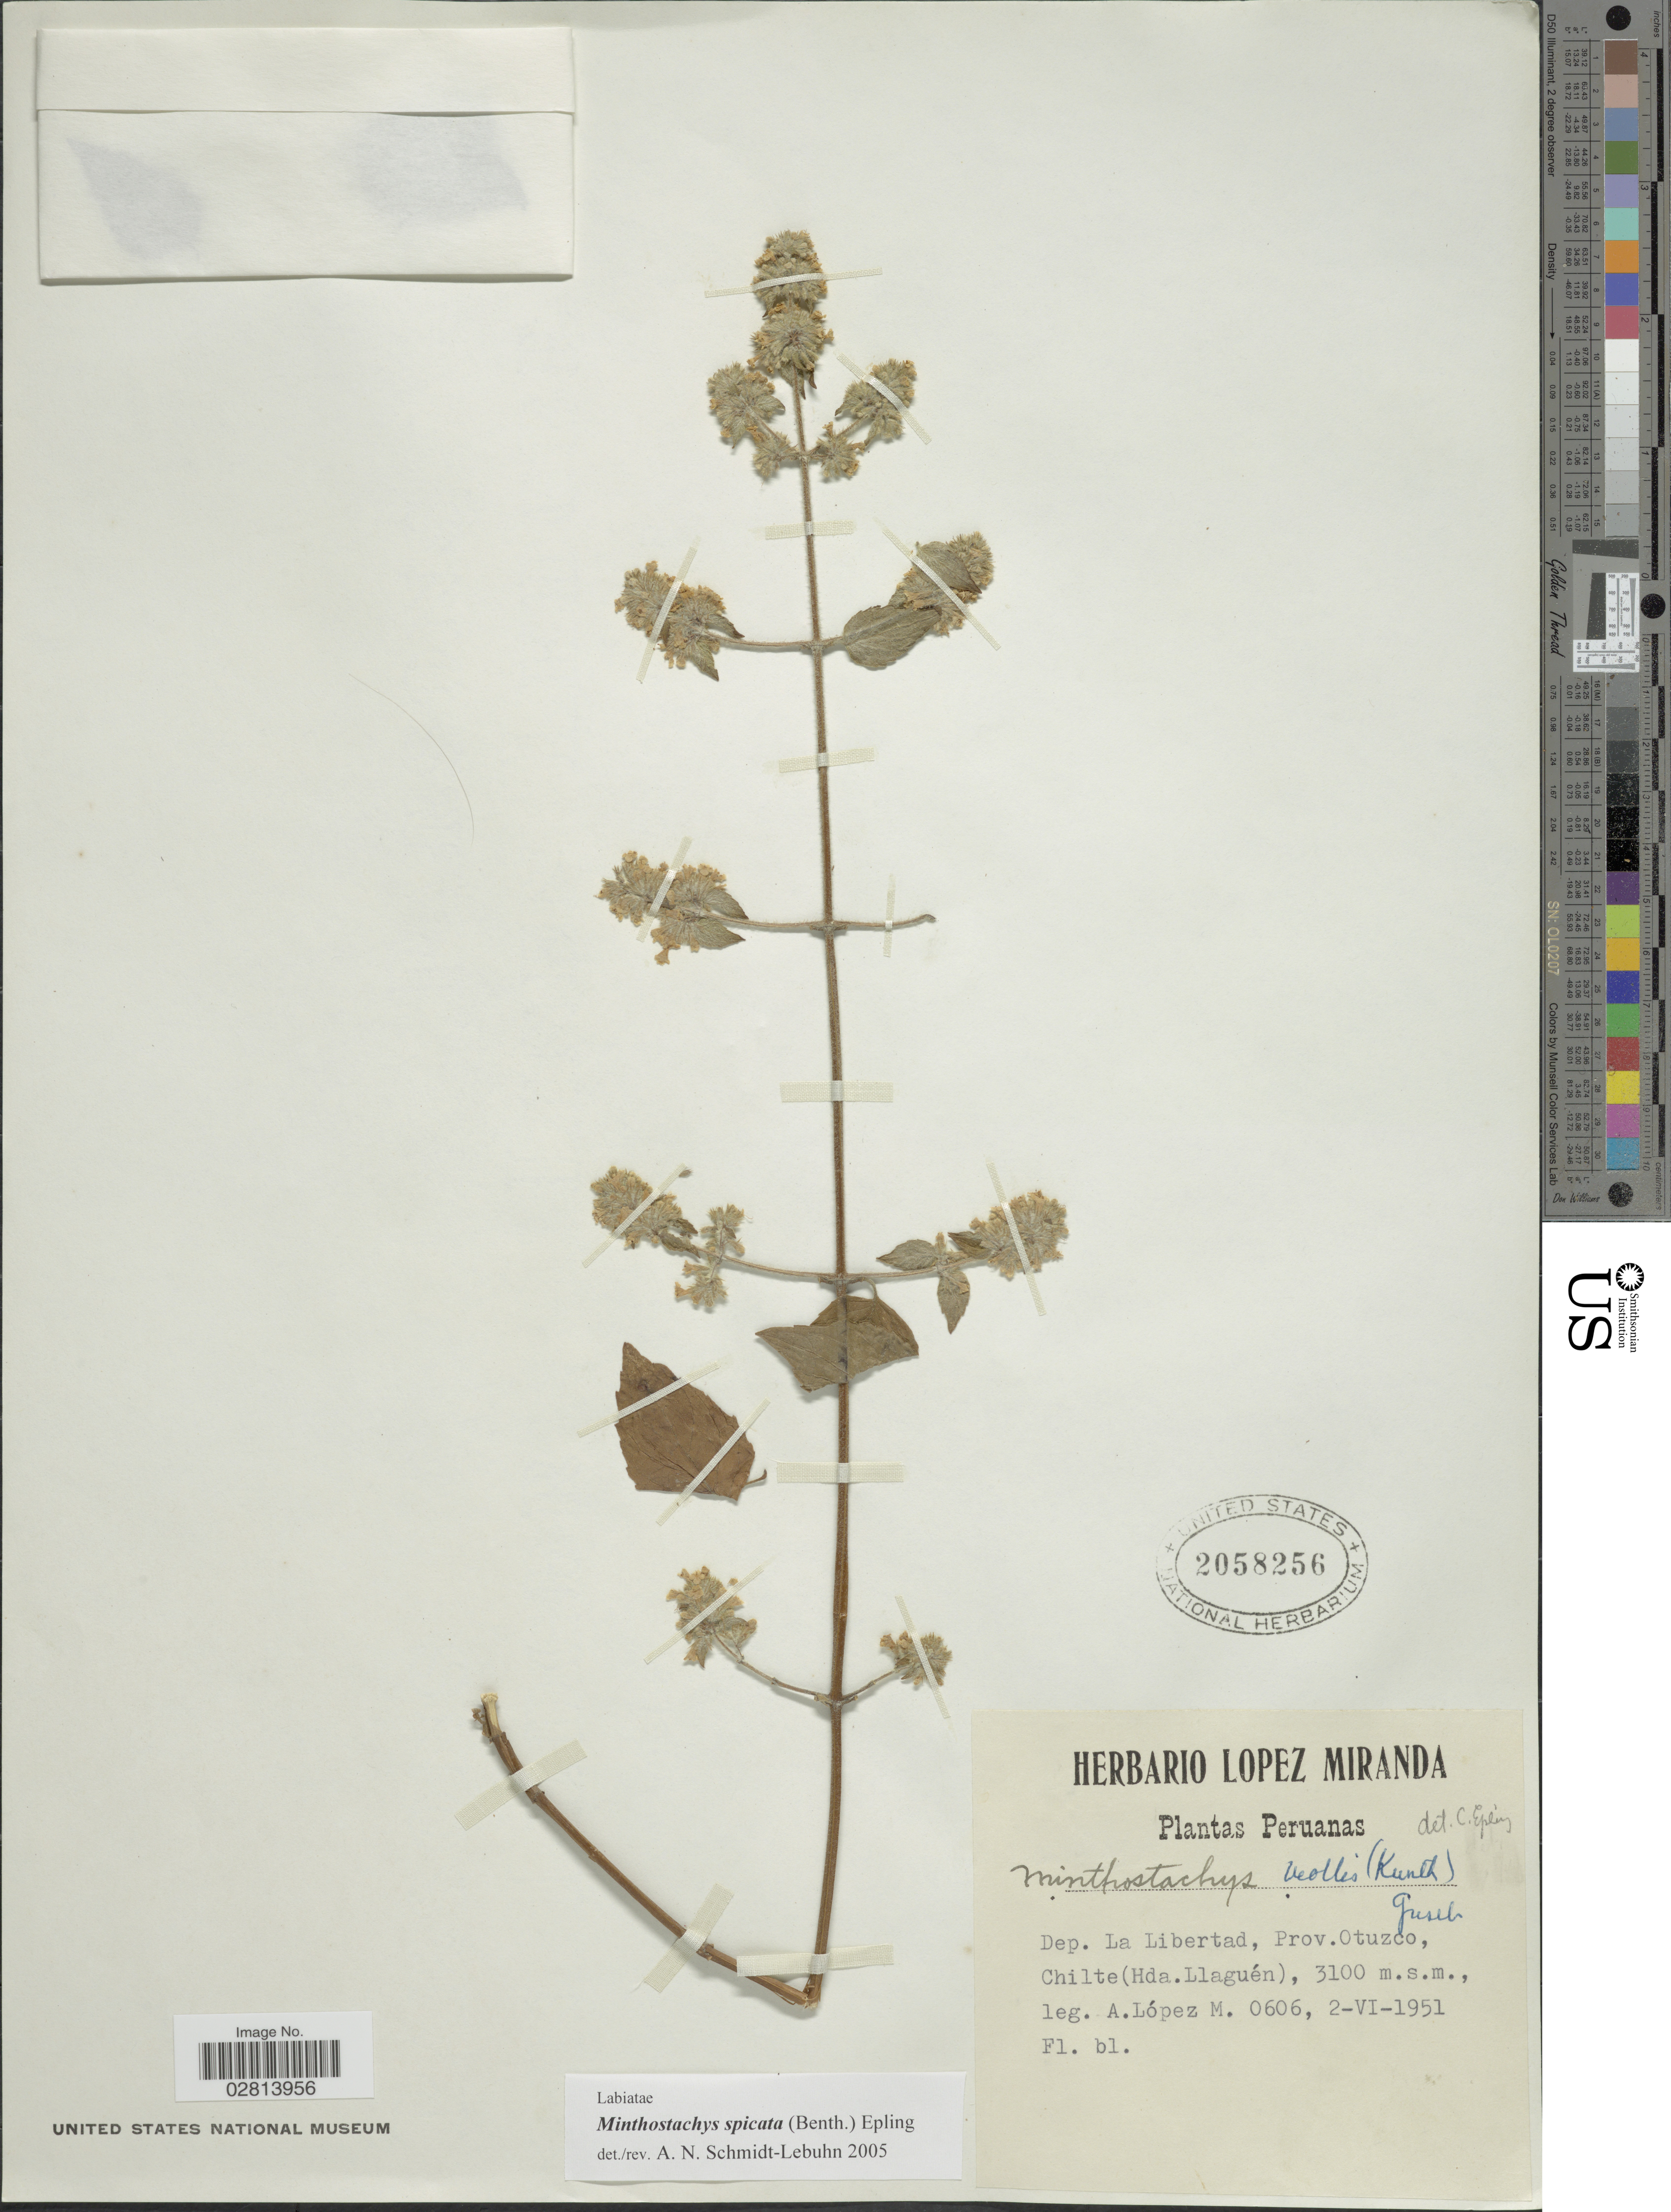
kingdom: Plantae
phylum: Tracheophyta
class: Magnoliopsida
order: Lamiales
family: Lamiaceae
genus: Minthostachys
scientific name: Minthostachys spicata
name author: (Benth.) Epling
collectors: A. López M.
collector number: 0606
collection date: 1951-06-02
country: Peru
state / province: La Libertad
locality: Dep. La Libertad, Prov. Otuzco, Chilte (Hda. Llaguén).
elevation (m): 3100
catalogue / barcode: US 2058256